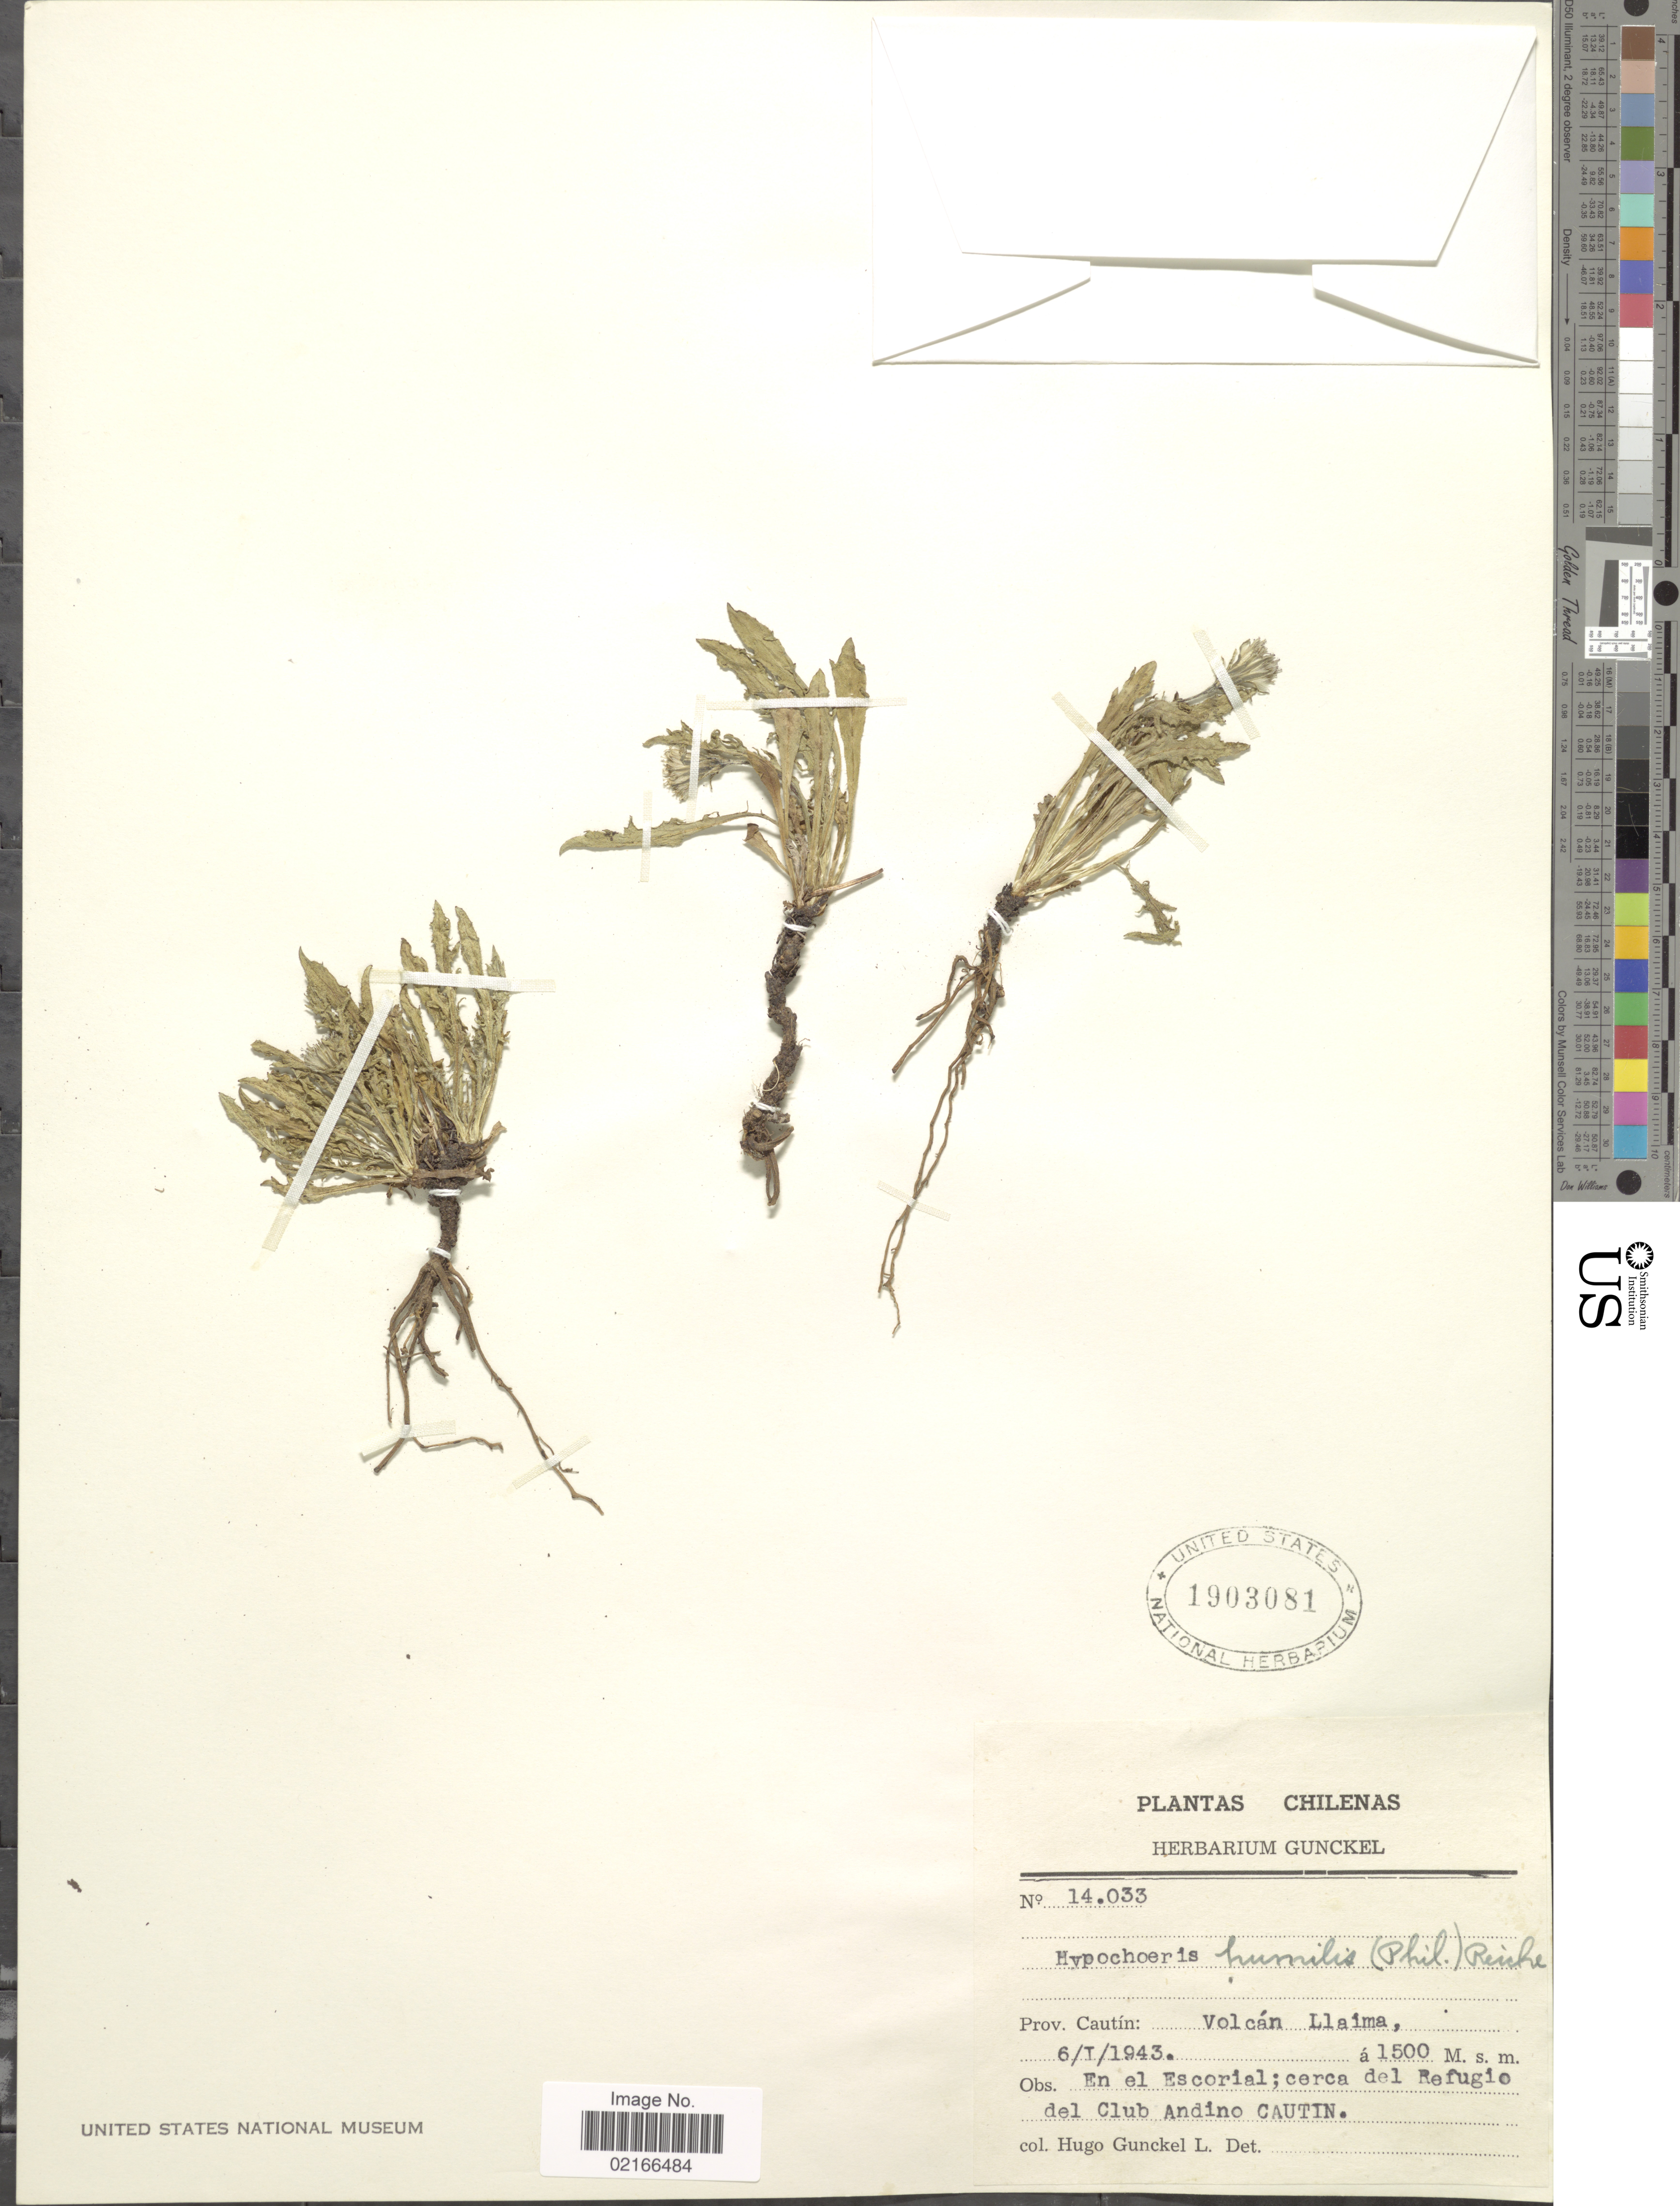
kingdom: Plantae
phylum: Tracheophyta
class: Magnoliopsida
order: Asterales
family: Asteraceae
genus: Hypochaeris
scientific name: Hypochaeris arenaria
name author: Gaudich.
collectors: H. Gunckel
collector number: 14033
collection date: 1943-01-06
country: Chile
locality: Prov. Cautín: Volcán Llaima, En el Escorial; cerca del Refugio del Club Andino Cautin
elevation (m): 1500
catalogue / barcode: US 1903081